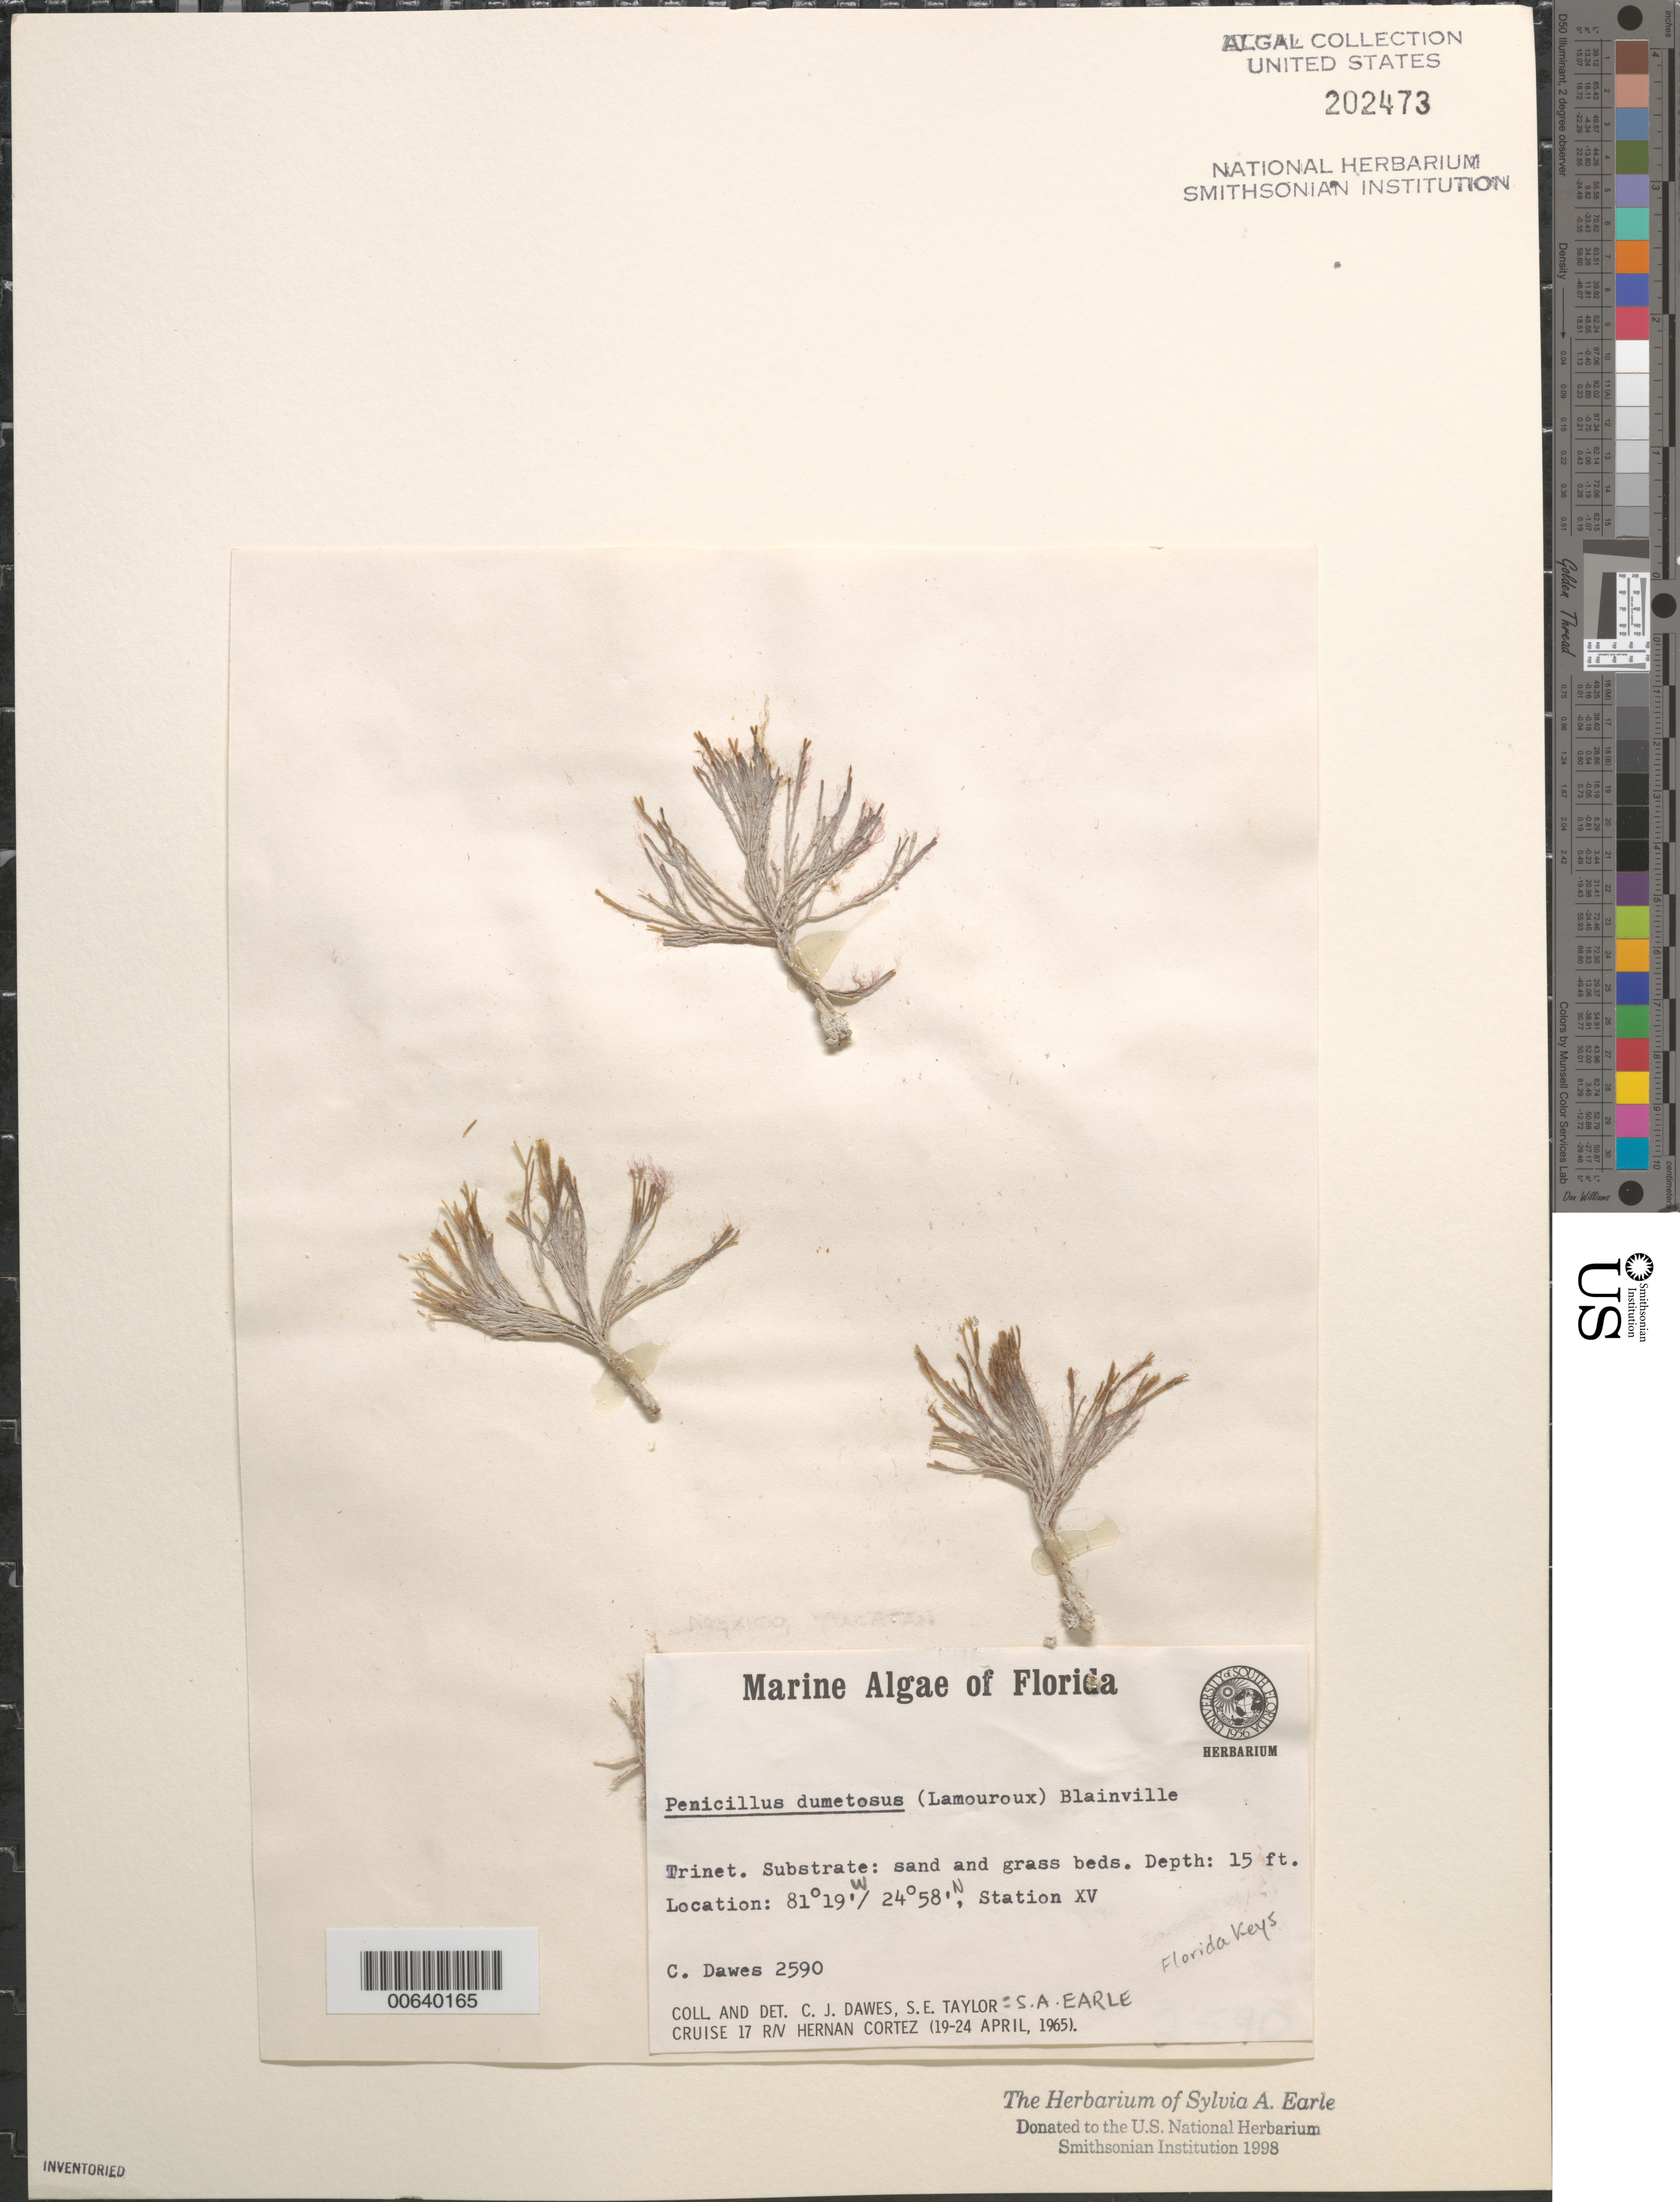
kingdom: Plantae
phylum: Chlorophyta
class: Ulvophyceae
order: Bryopsidales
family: Udoteaceae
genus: Penicillus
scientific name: Penicillus dumetosus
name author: (J.V.Lamouroux) Blainville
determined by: Dawes, C. J.; Earle, S. A.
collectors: C. Dawes & S. A. Earle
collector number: Cjd 2590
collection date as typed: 19 Apr 1965 to 24 Apr 1965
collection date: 1965-04-19/1965-04-24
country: United States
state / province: Florida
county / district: Monroe County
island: Florida Keys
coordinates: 24 58' N, 81 19' W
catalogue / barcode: US 202473